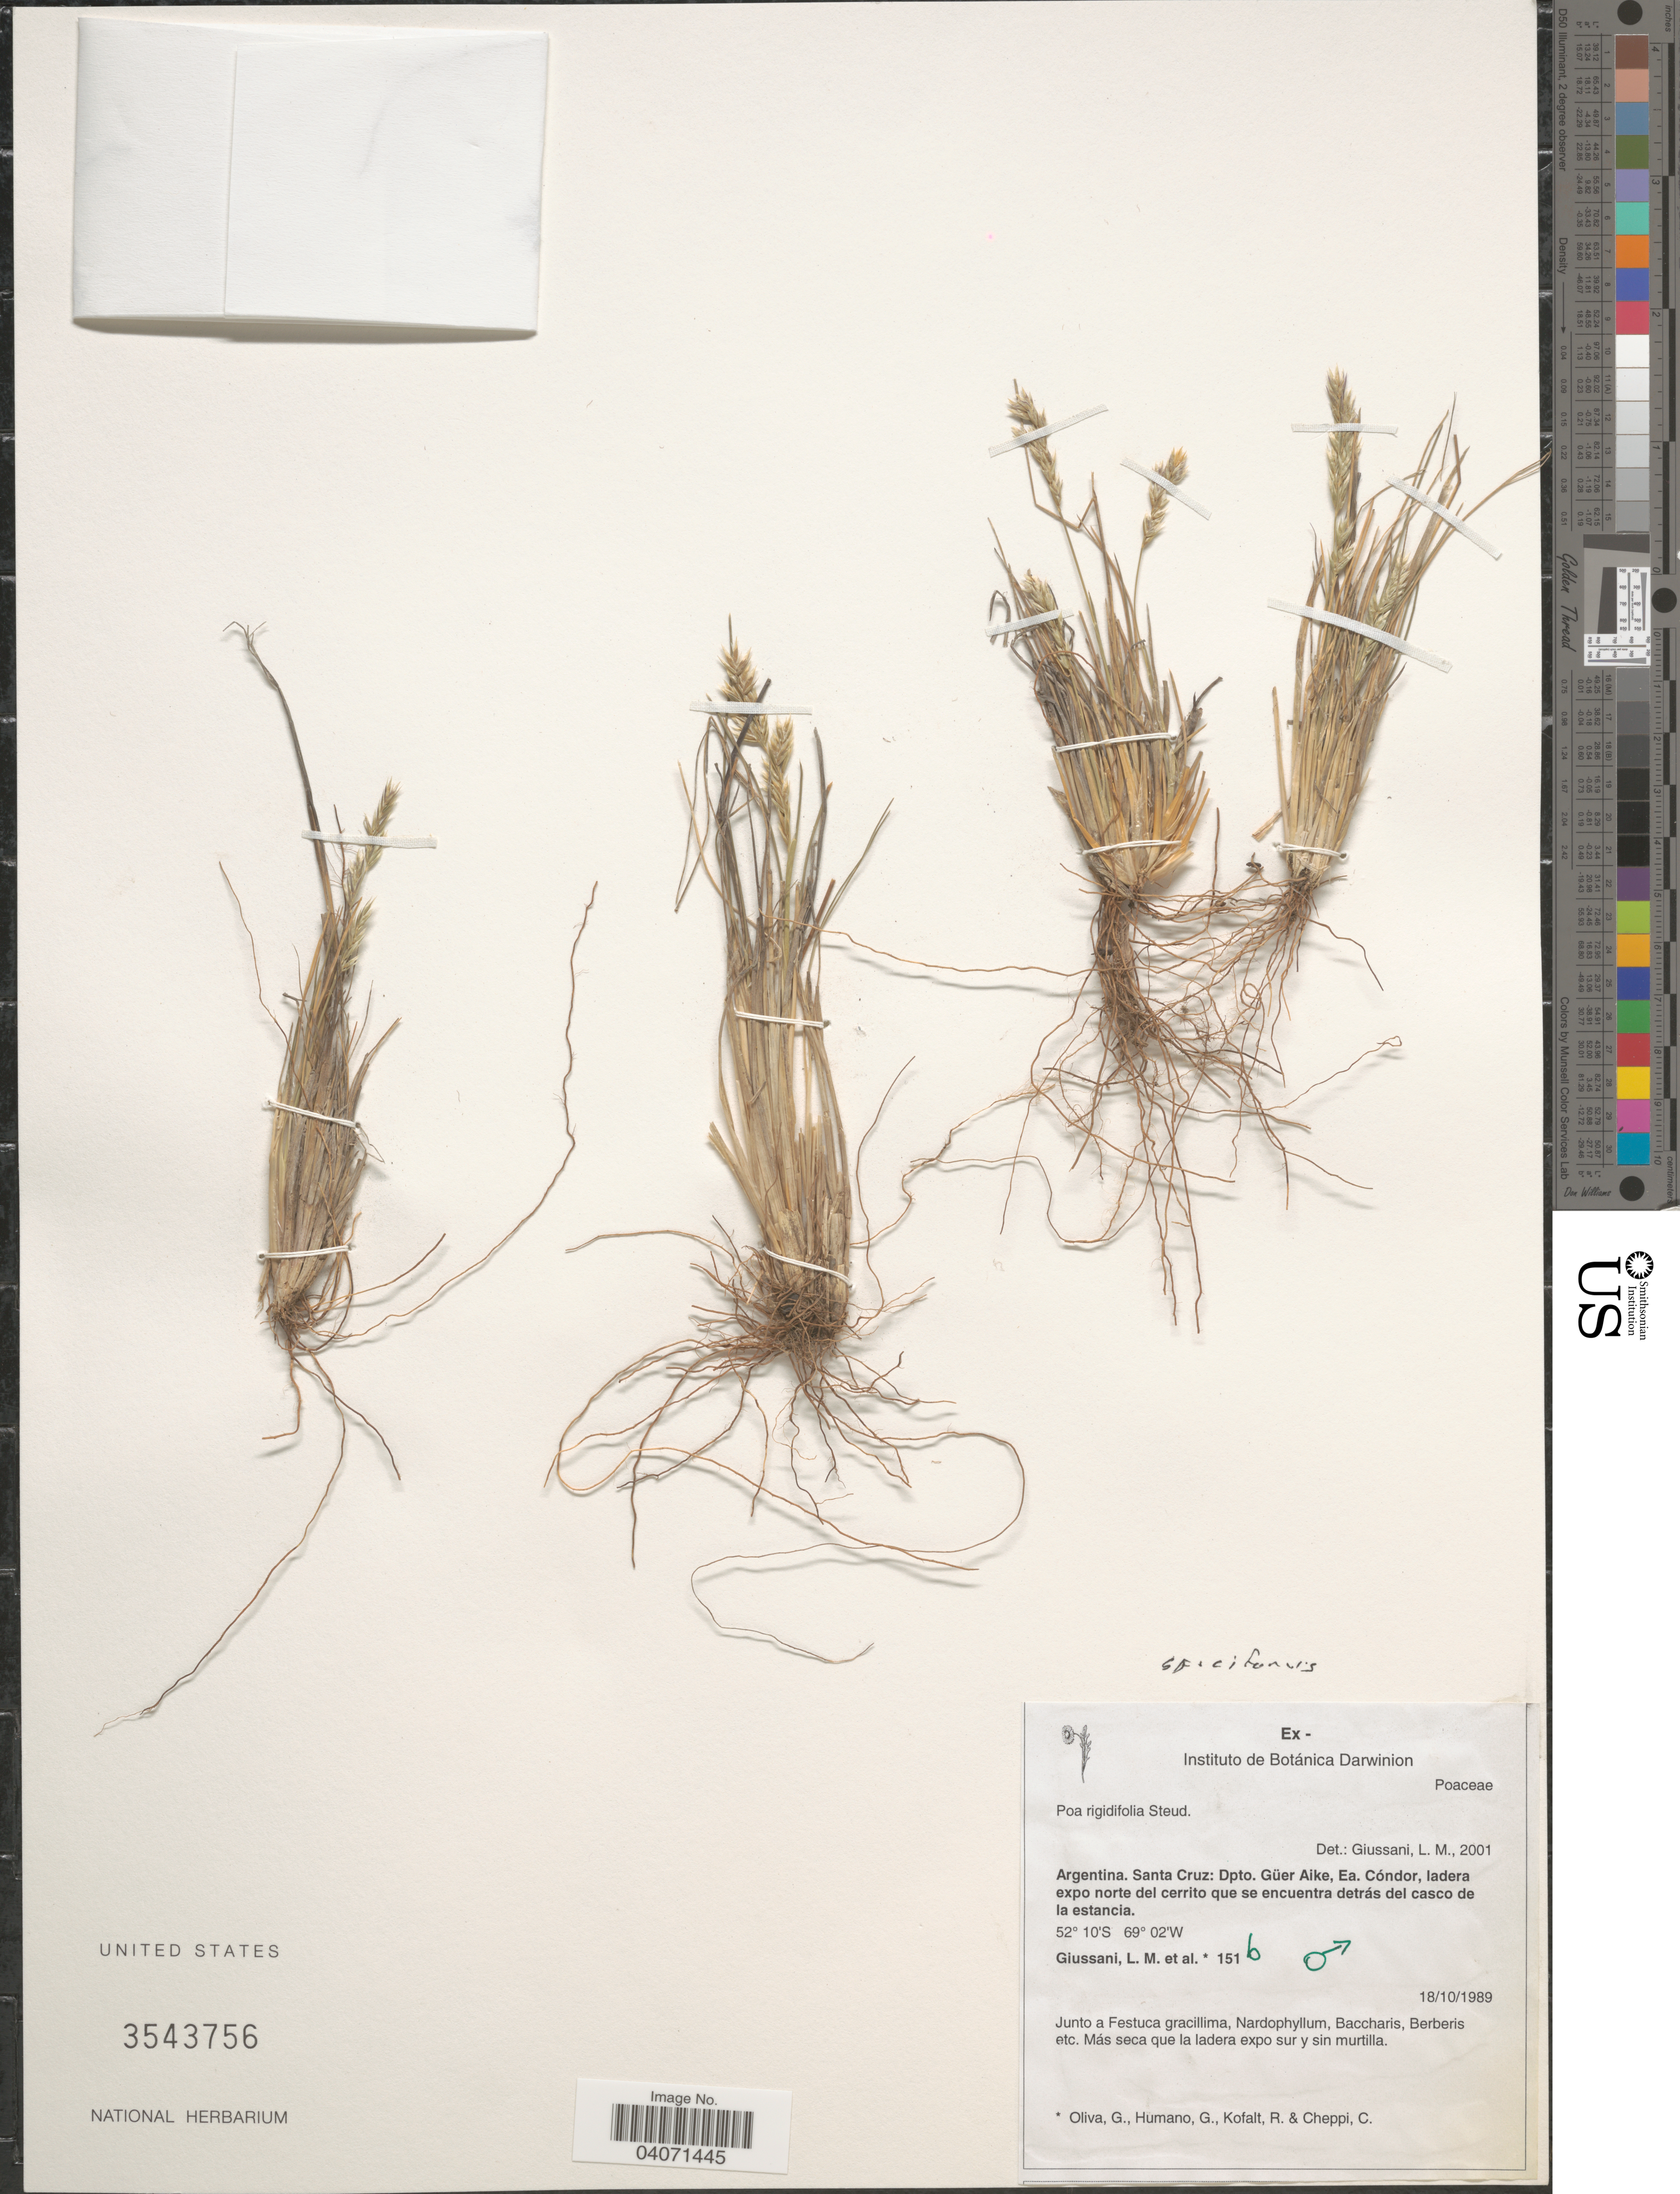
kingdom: Plantae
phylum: Tracheophyta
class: Liliopsida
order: Poales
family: Poaceae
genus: Poa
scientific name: Poa spiciformis var. spiciformis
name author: Steud.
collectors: L. Giussani, G. Oliva, G. Humano, R. Kofalt & C. Cheppi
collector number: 151b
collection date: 1989-10-18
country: Argentina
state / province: Santa Cruz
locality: Dpto. Güer Aike, Ea. Cóndor, ladera expo norte del cerrito que se encuentra detrás del casco de la estancia.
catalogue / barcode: US 3543756